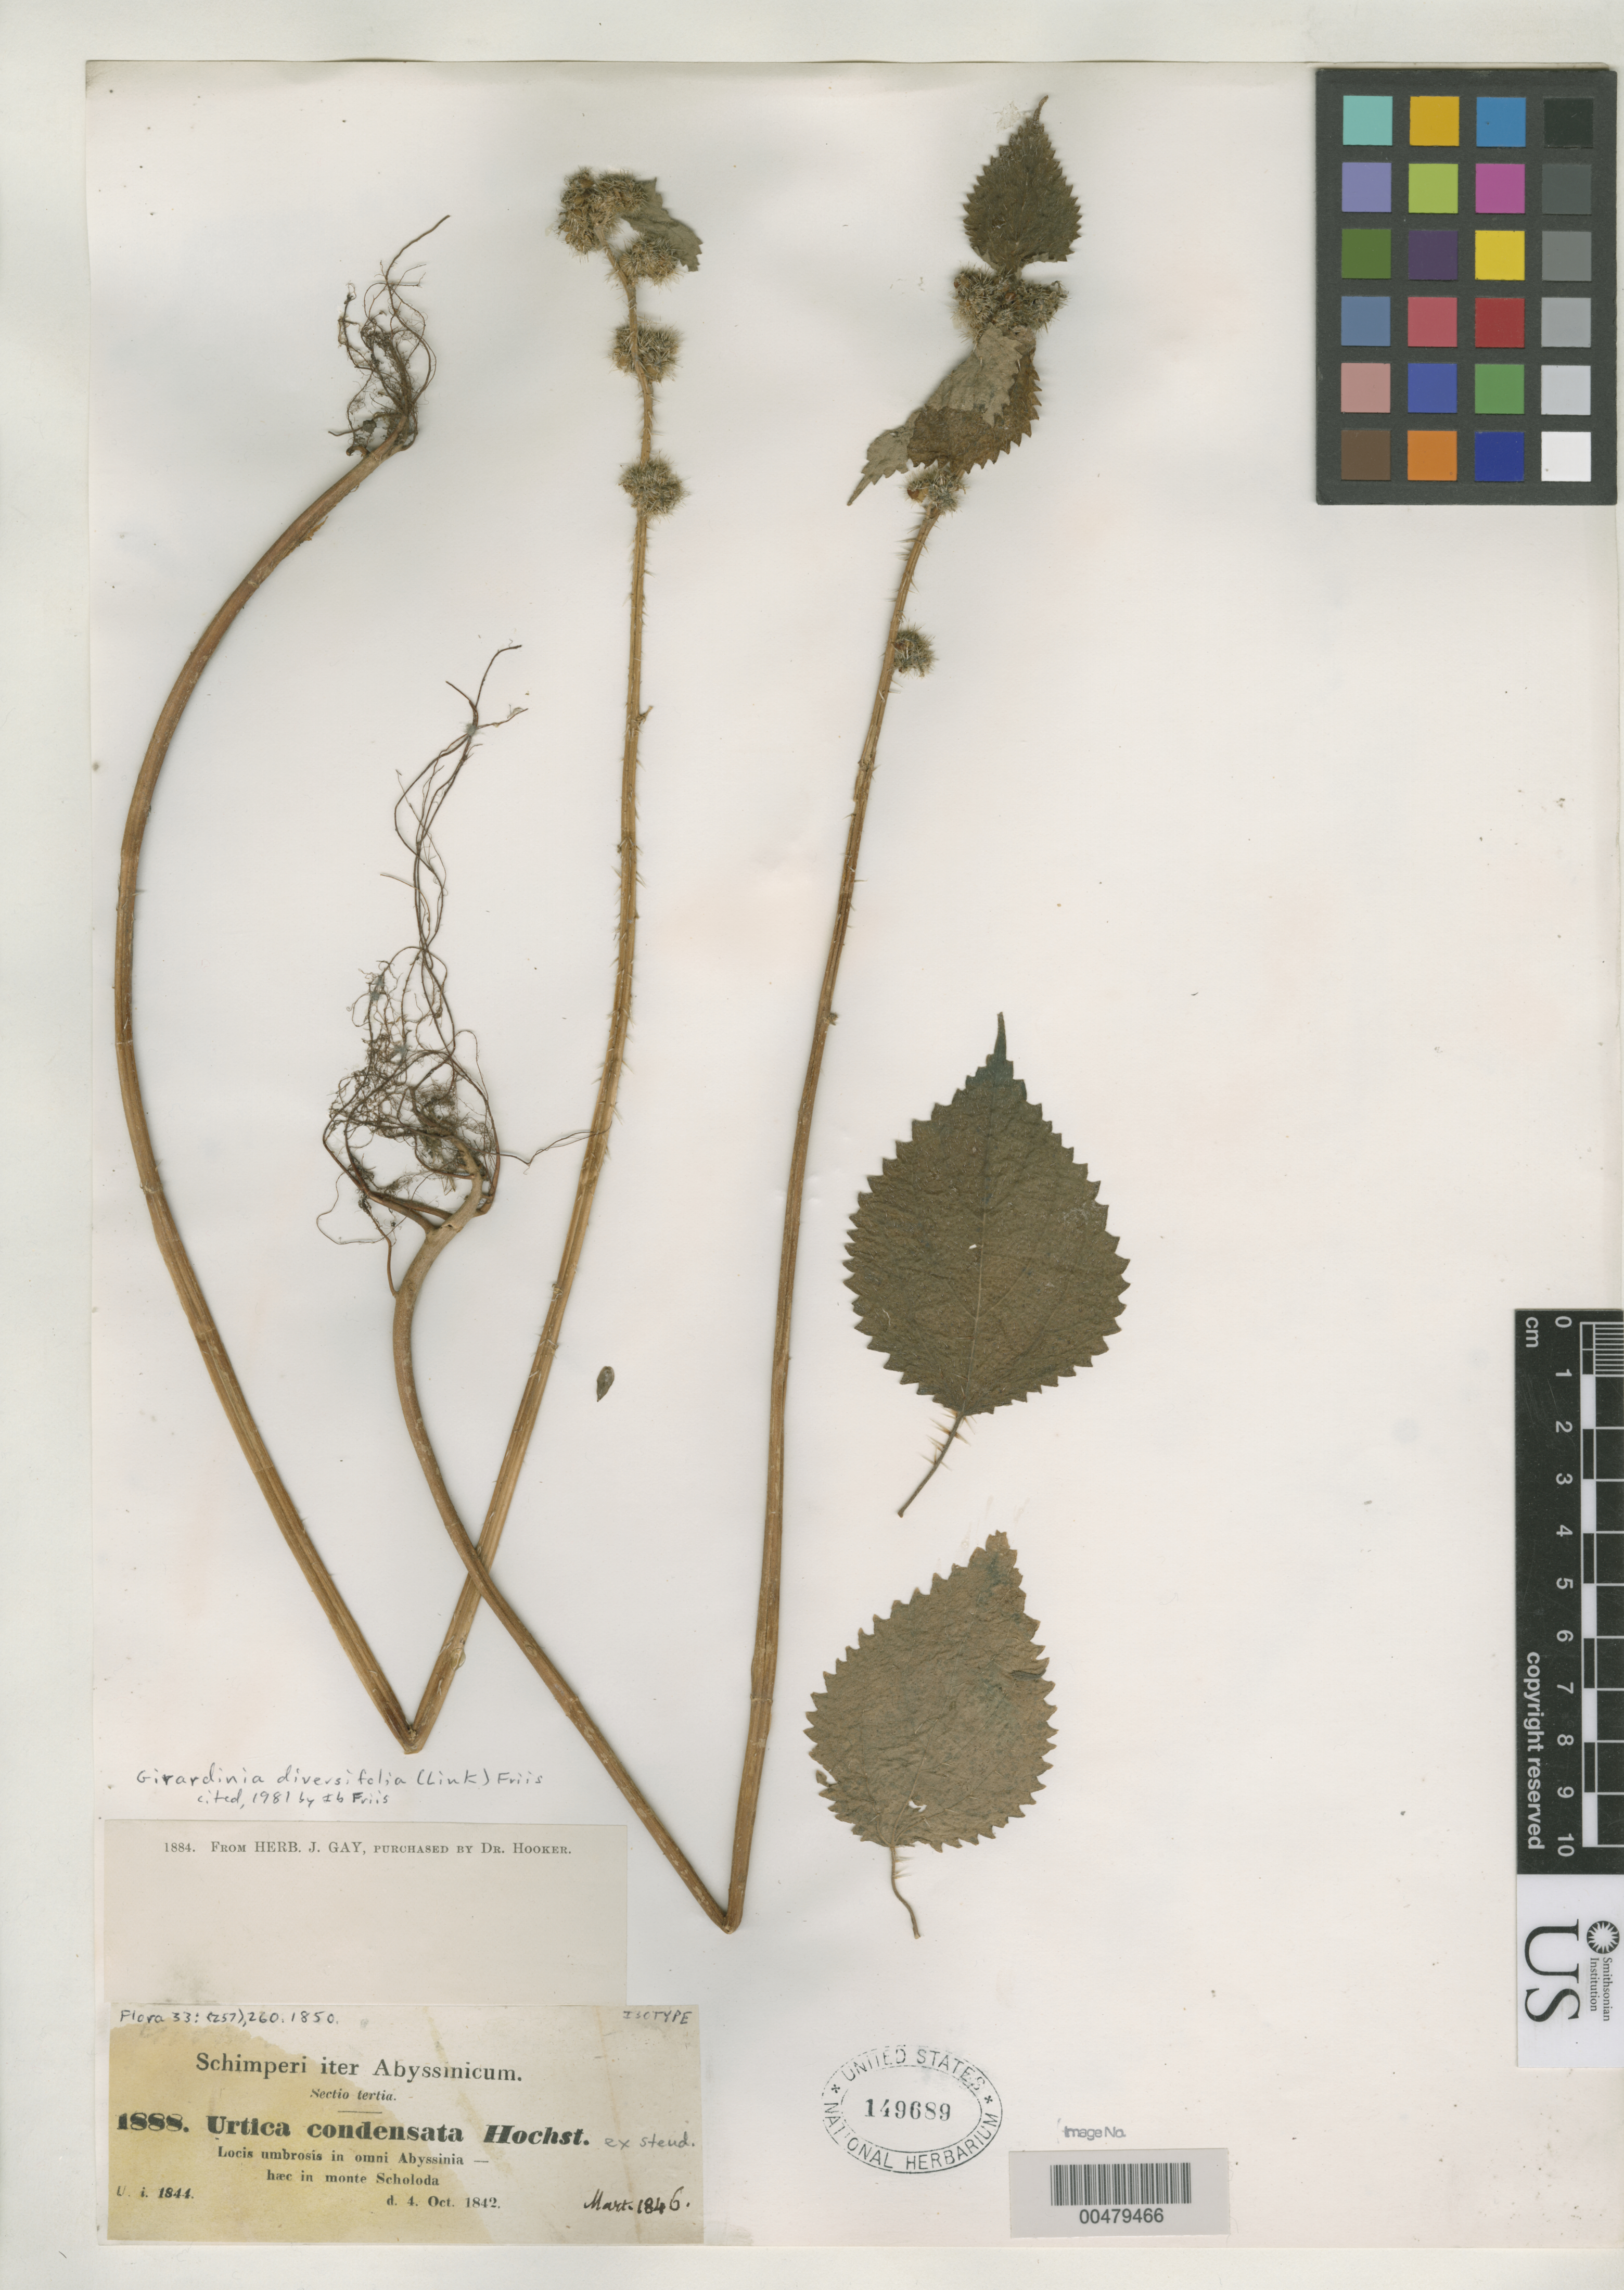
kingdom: Plantae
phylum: Tracheophyta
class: Magnoliopsida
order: Rosales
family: Urticaceae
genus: Urtica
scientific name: Urtica condensata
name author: Hochst. ex Steud.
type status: Isotype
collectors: G. W. Schimper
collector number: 1888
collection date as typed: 04 Oct 1842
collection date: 1842-10-04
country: Ethiopia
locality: Locis umbrosis in Omni Abysinia haecin Monte Scholoda.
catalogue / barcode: US 149689